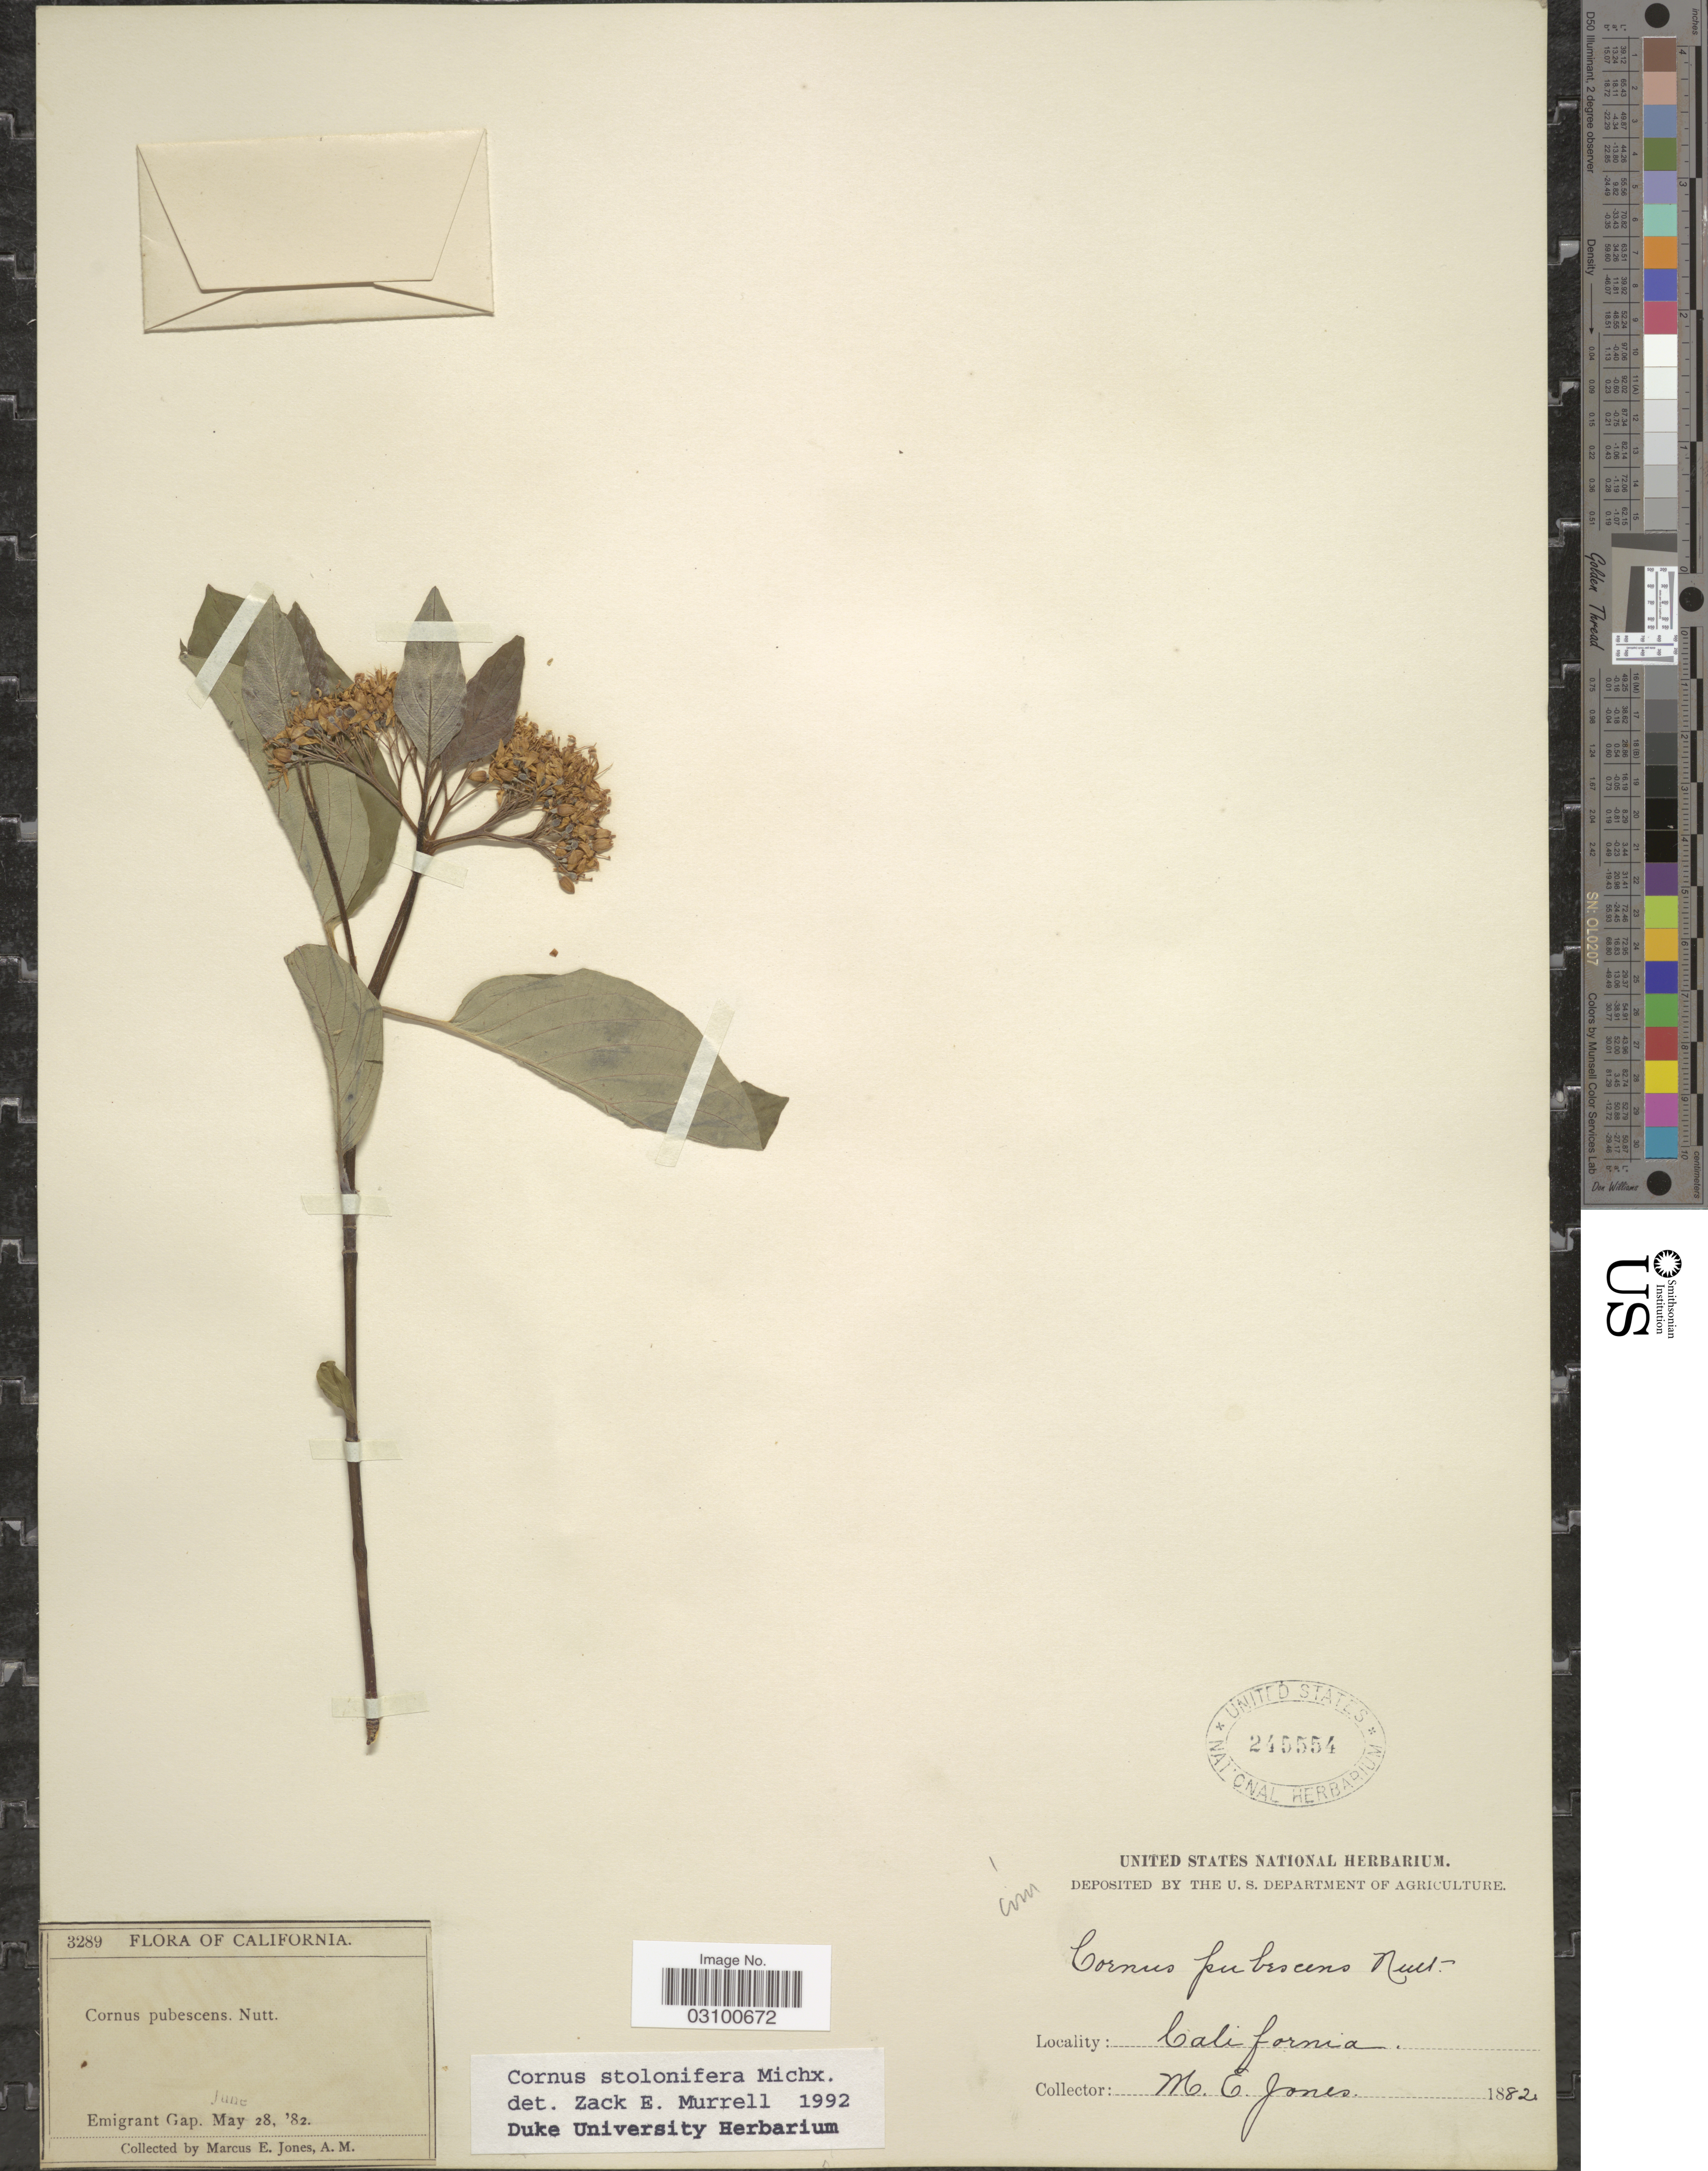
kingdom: Plantae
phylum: Tracheophyta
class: Magnoliopsida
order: Cornales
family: Cornaceae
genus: Cornus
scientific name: Cornus sericea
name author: L.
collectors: M. E. Jones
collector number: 3289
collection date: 1882-05-28/1882-06-28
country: United States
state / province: California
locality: Emigrant Gap.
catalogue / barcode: US 245554